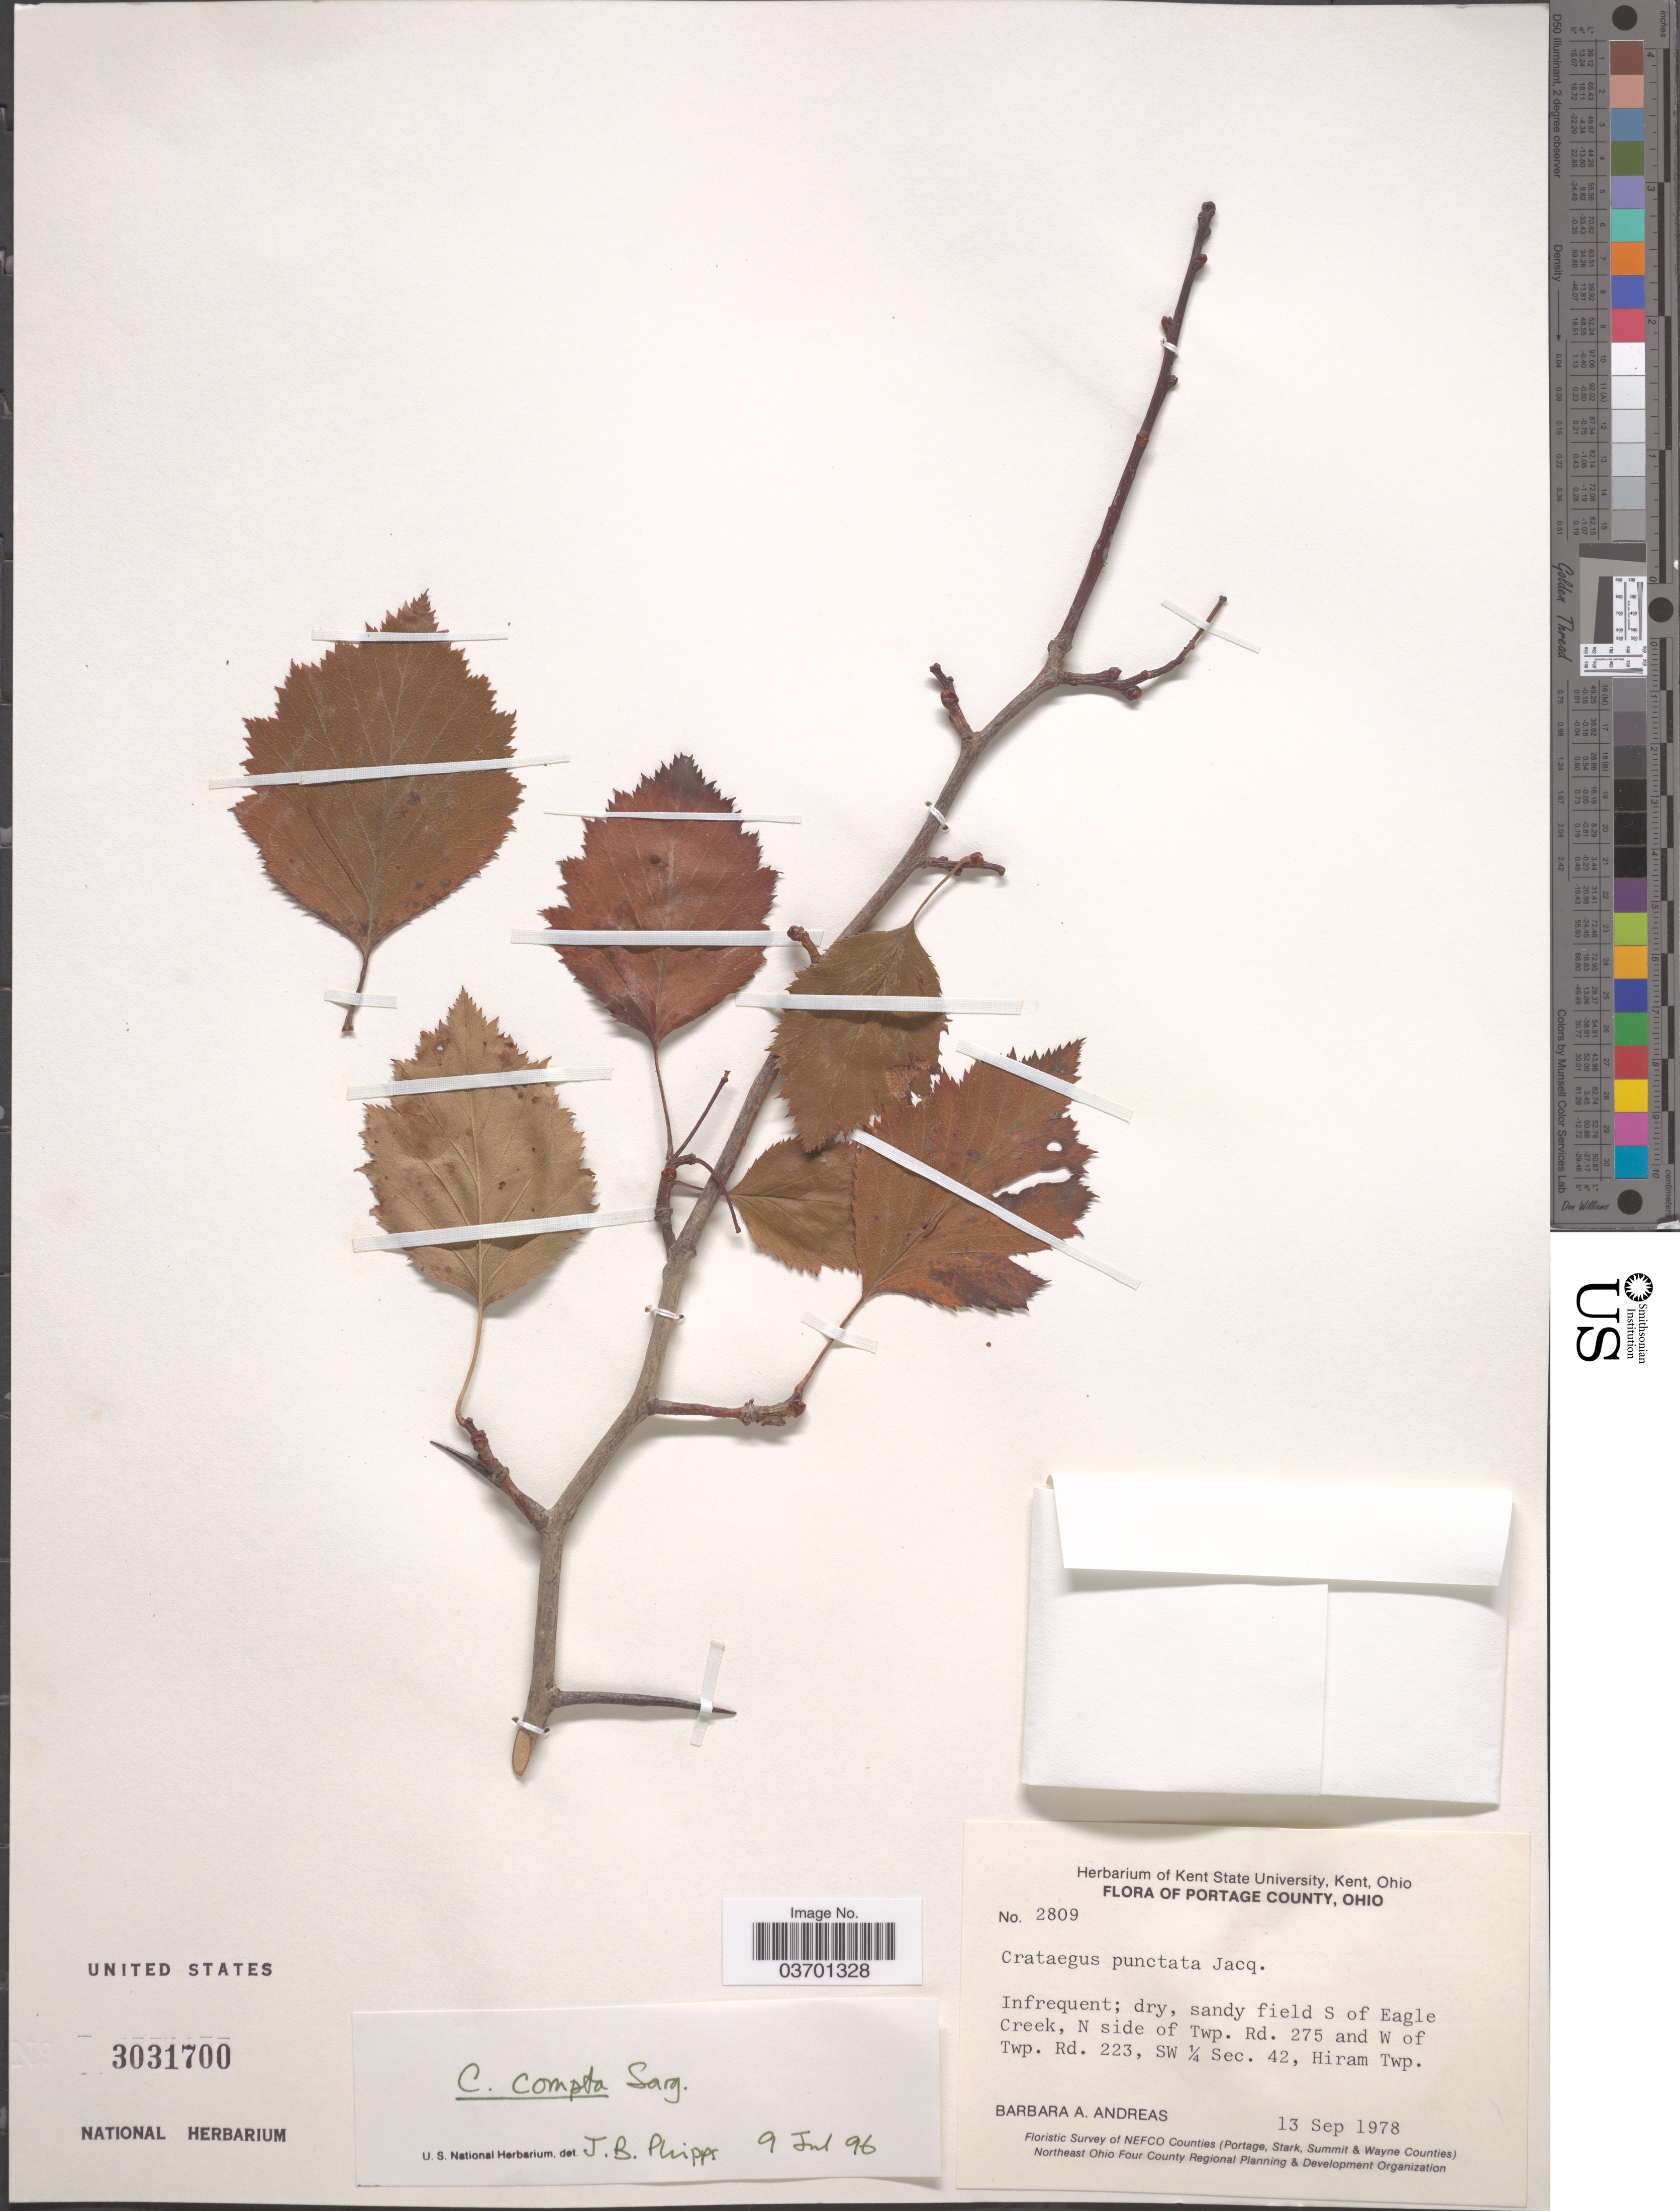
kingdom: Plantae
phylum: Tracheophyta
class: Magnoliopsida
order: Rosales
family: Rosaceae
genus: Crataegus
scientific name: Crataegus populnea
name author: Ashe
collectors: B. A. Andreas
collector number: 2809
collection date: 1978-09-13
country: United States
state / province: Ohio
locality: Portage County. Dry, sandy field S of Eagle Creek, N side of Twp. Rd. 275 and W of Twp. Rd. 223, SW ¼ Sec. 42, Hiram Twp.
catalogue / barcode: US 3031700